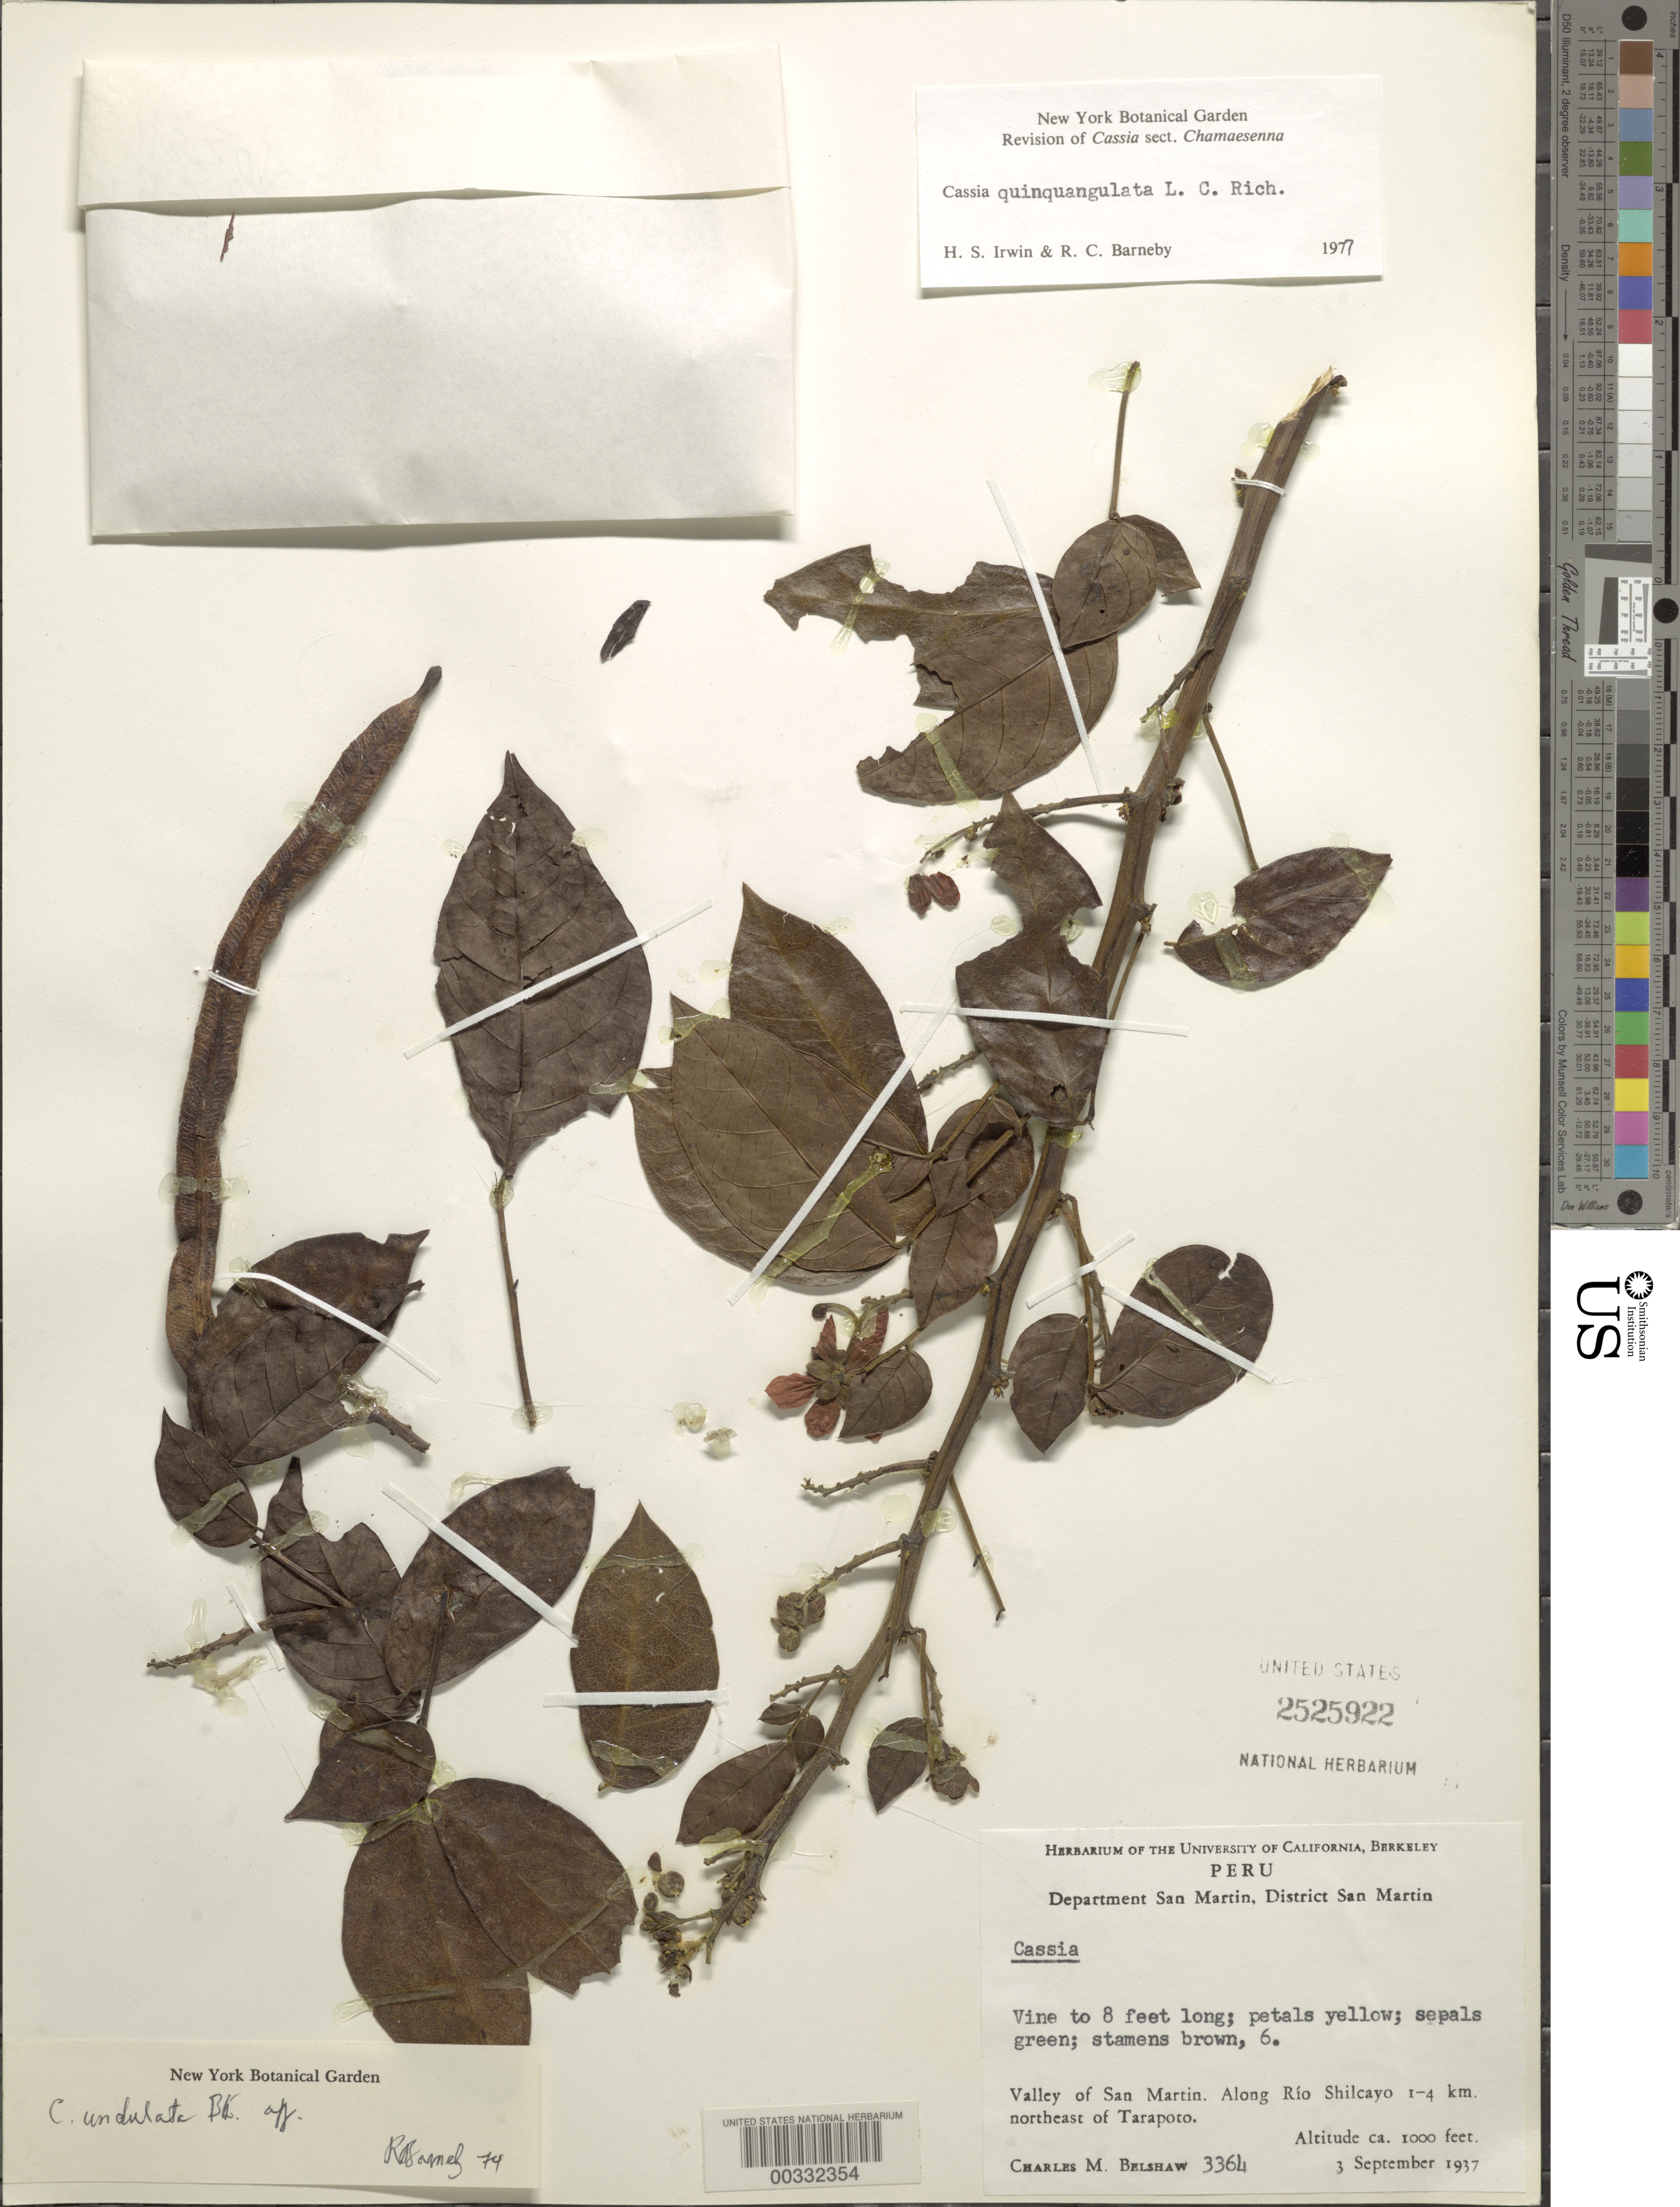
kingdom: Plantae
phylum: Tracheophyta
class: Magnoliopsida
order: Fabales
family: Fabaceae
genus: Senna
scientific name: Senna quinquangulata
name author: (Rich.) H.S. Irwin & Barneby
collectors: C. Shaw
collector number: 3364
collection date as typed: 03 Sep 1937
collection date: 1937-09-03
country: Peru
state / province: San Martín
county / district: San Martín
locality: Valley of san martin; along rio shilcayo 1-4 km ne of tarapoto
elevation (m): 305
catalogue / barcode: US 2525922